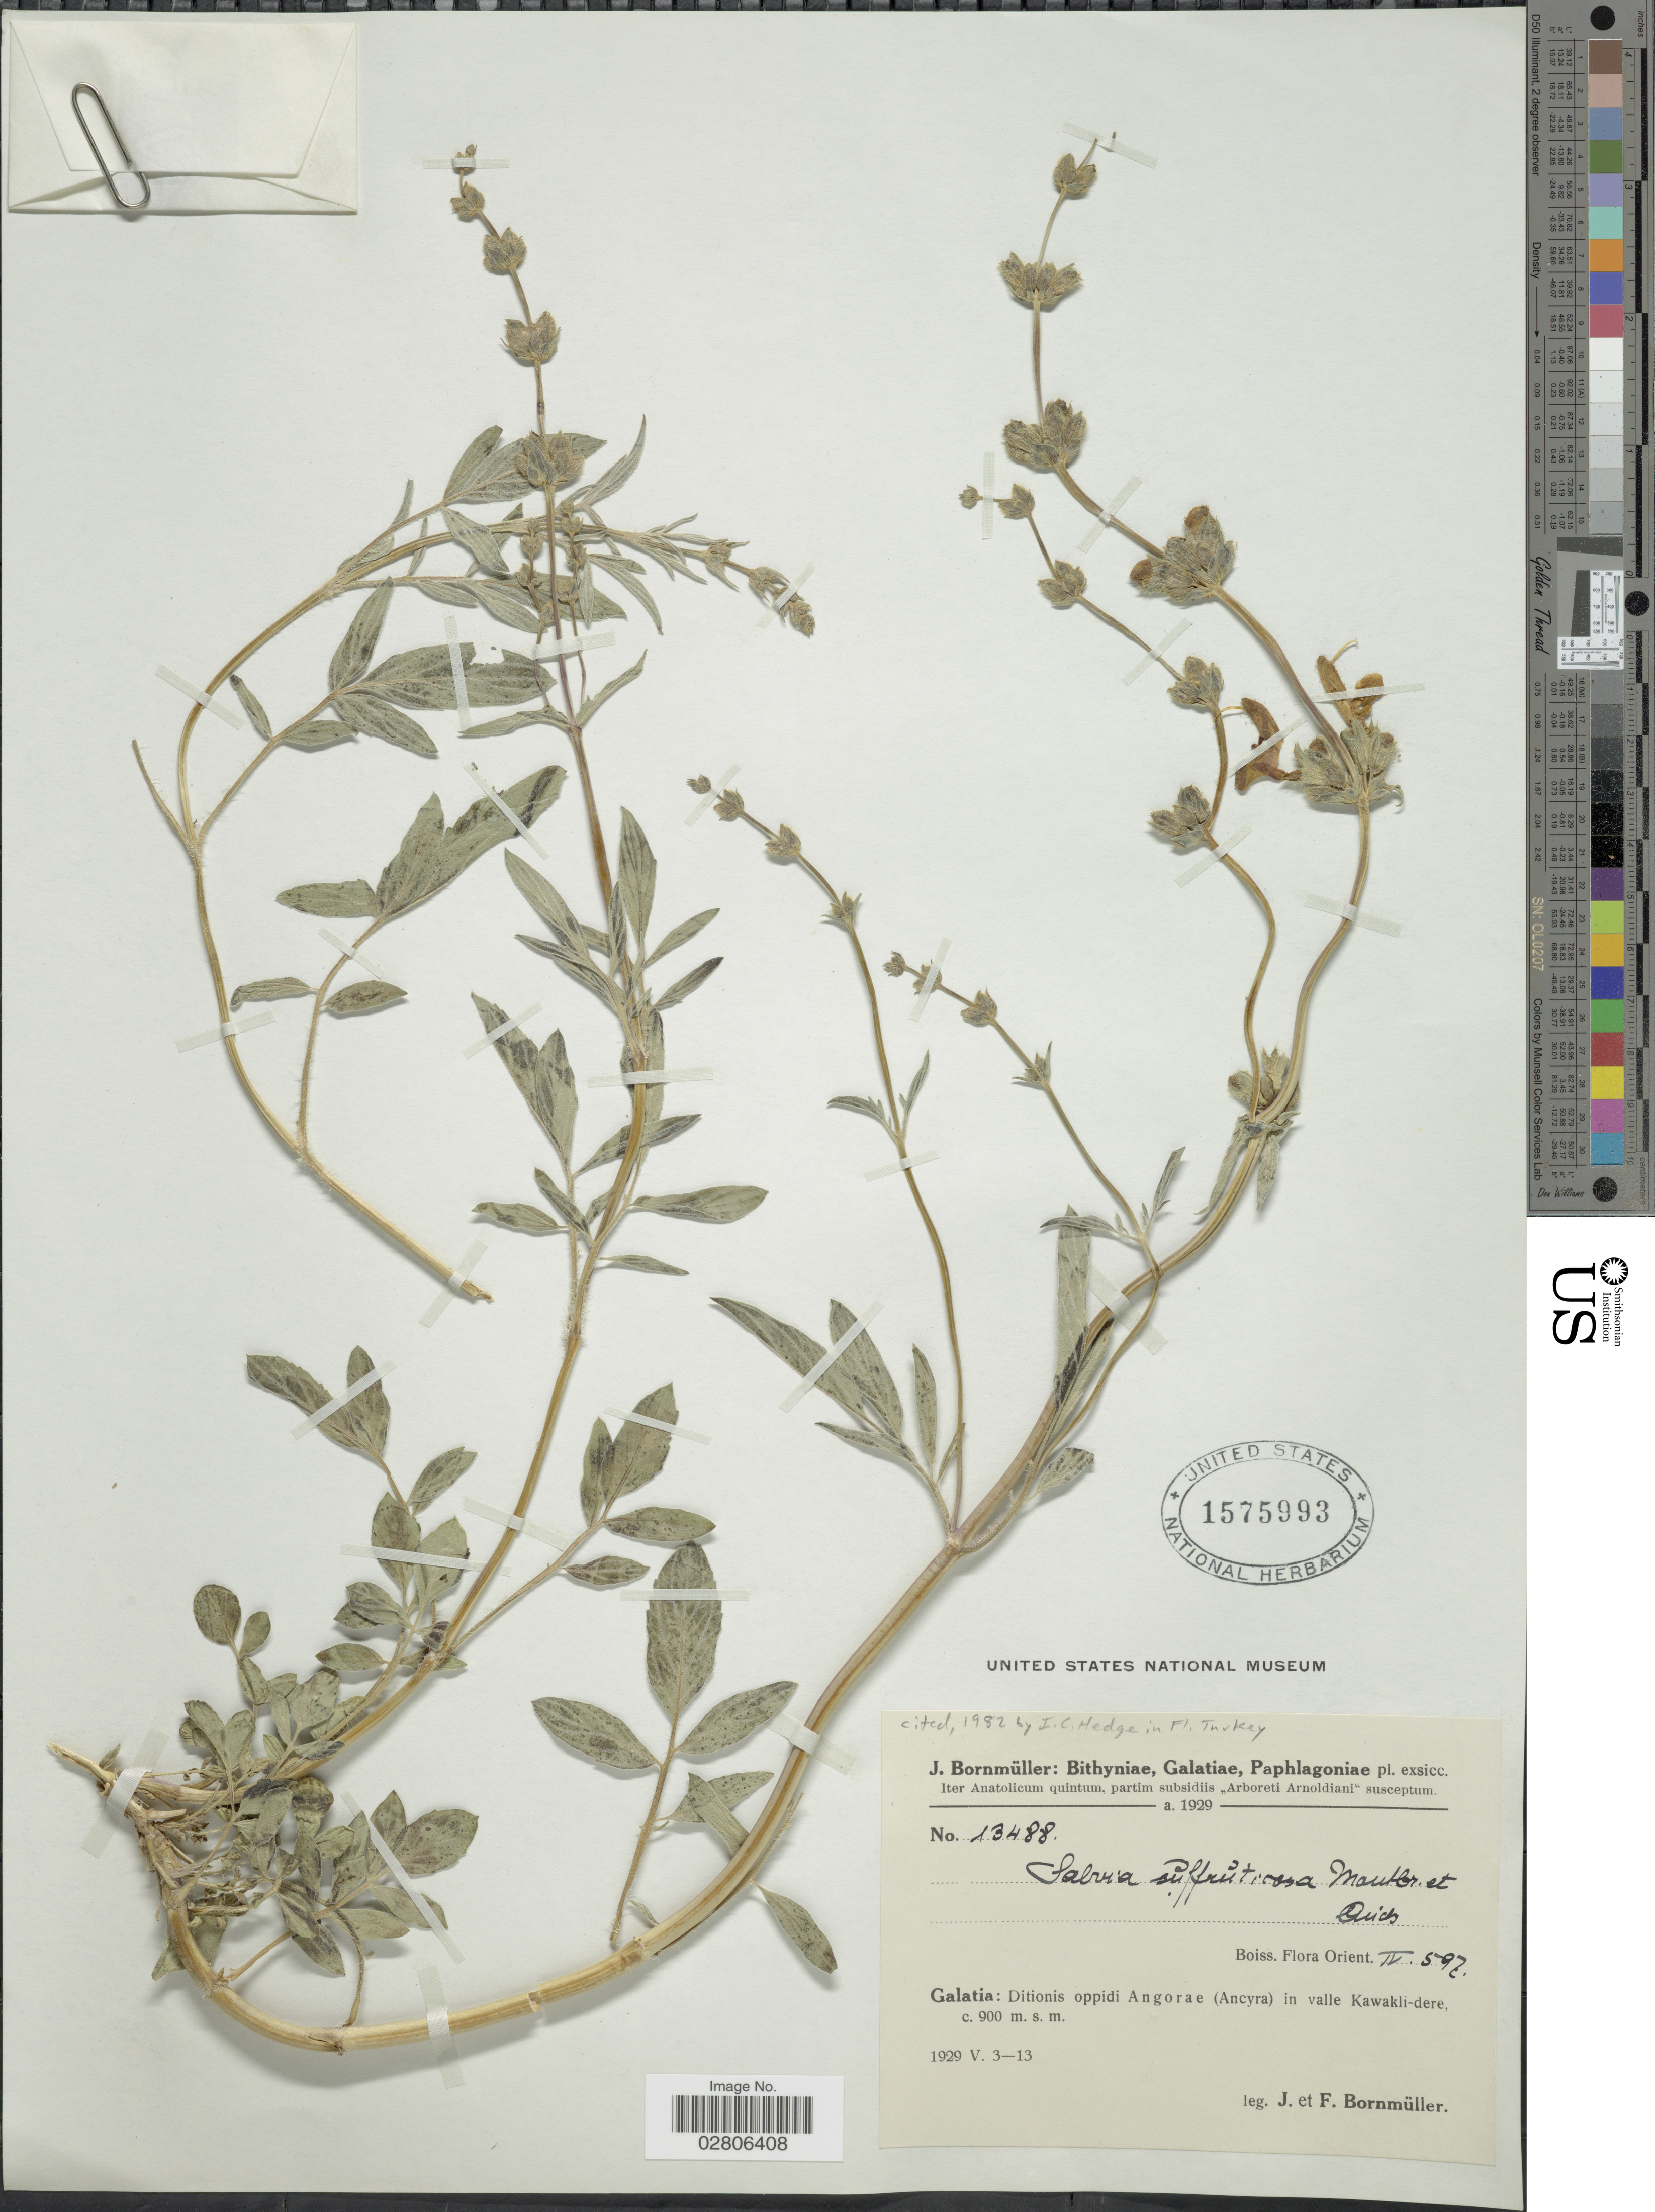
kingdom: Plantae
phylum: Tracheophyta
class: Magnoliopsida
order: Lamiales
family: Lamiaceae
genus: Salvia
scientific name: Salvia suffruticosa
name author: Montbret & Aucher ex Benth.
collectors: J. Bornmüller & F. Bornmüller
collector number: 13488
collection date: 1929-05-03/1929-05-13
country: Turkey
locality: Galatia: Ditionis oppidi Angorae (Ancyra) in valle Kawakli-dere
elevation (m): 900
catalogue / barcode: US 1575993